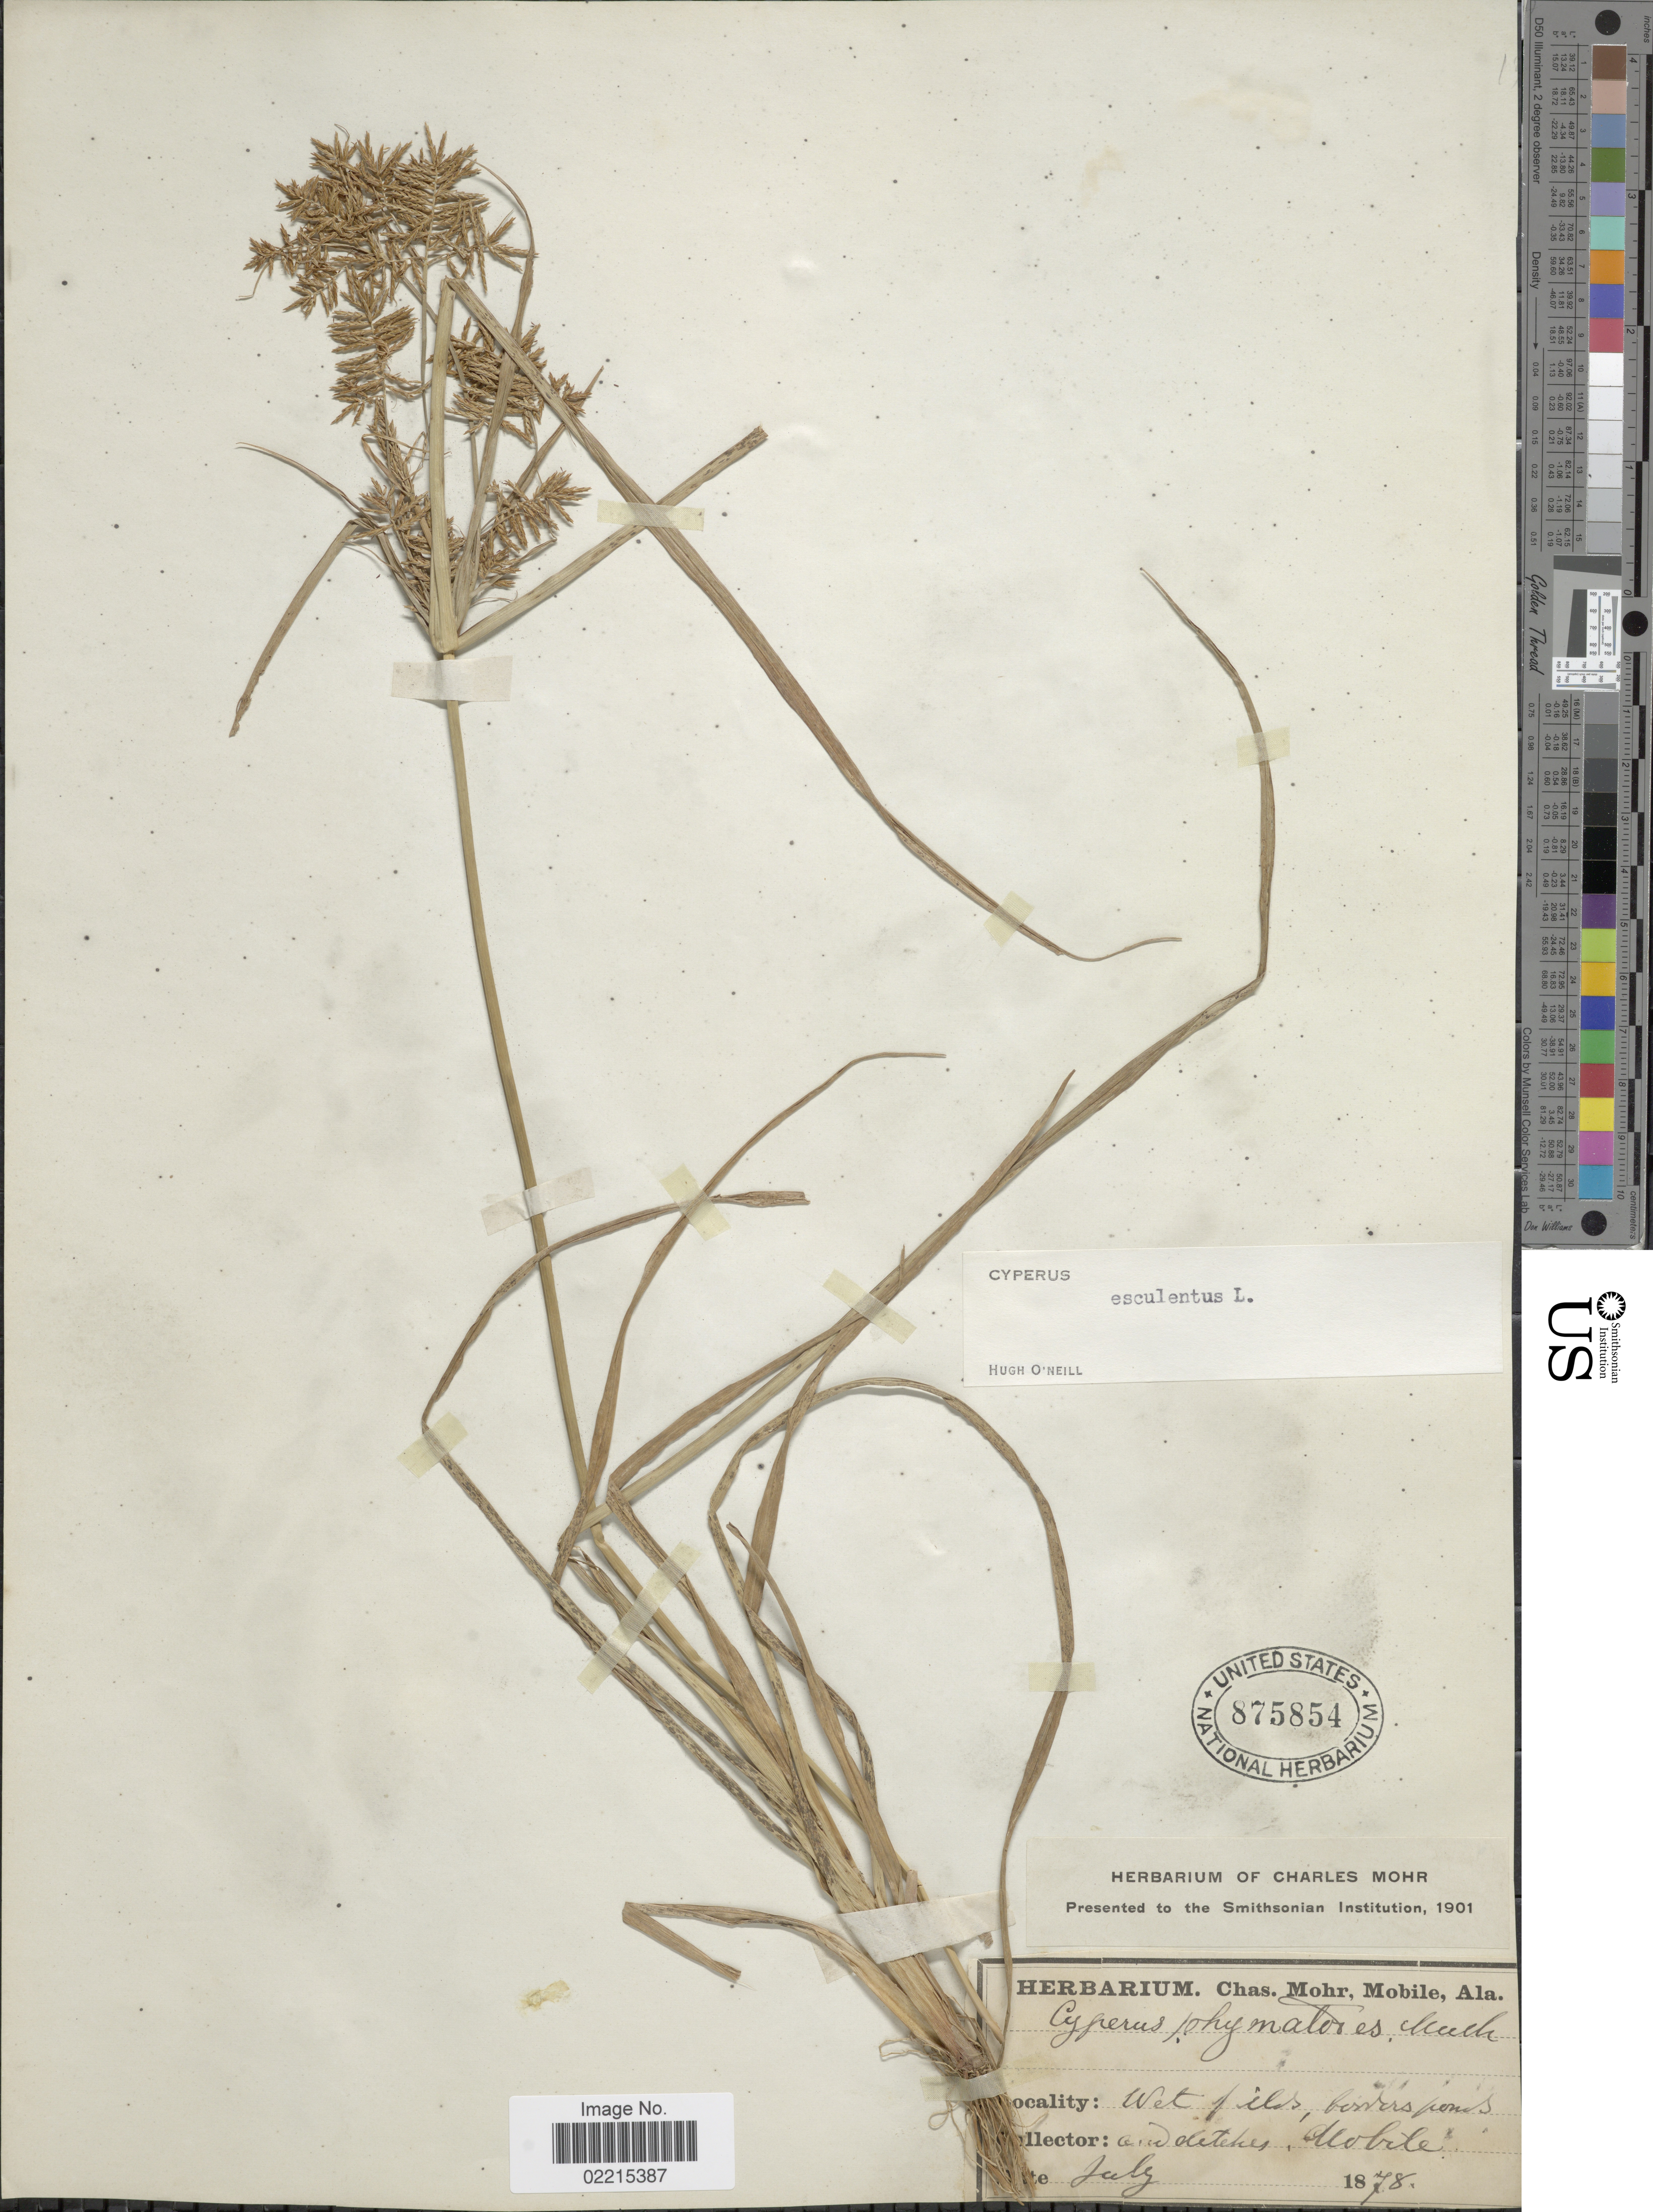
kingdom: Plantae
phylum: Tracheophyta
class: Liliopsida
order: Poales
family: Cyperaceae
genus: Cyperus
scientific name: Cyperus esculentus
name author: L.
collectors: ex herb. Charles Mohr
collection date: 1878-07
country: United States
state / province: Alabama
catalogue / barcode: US 875854